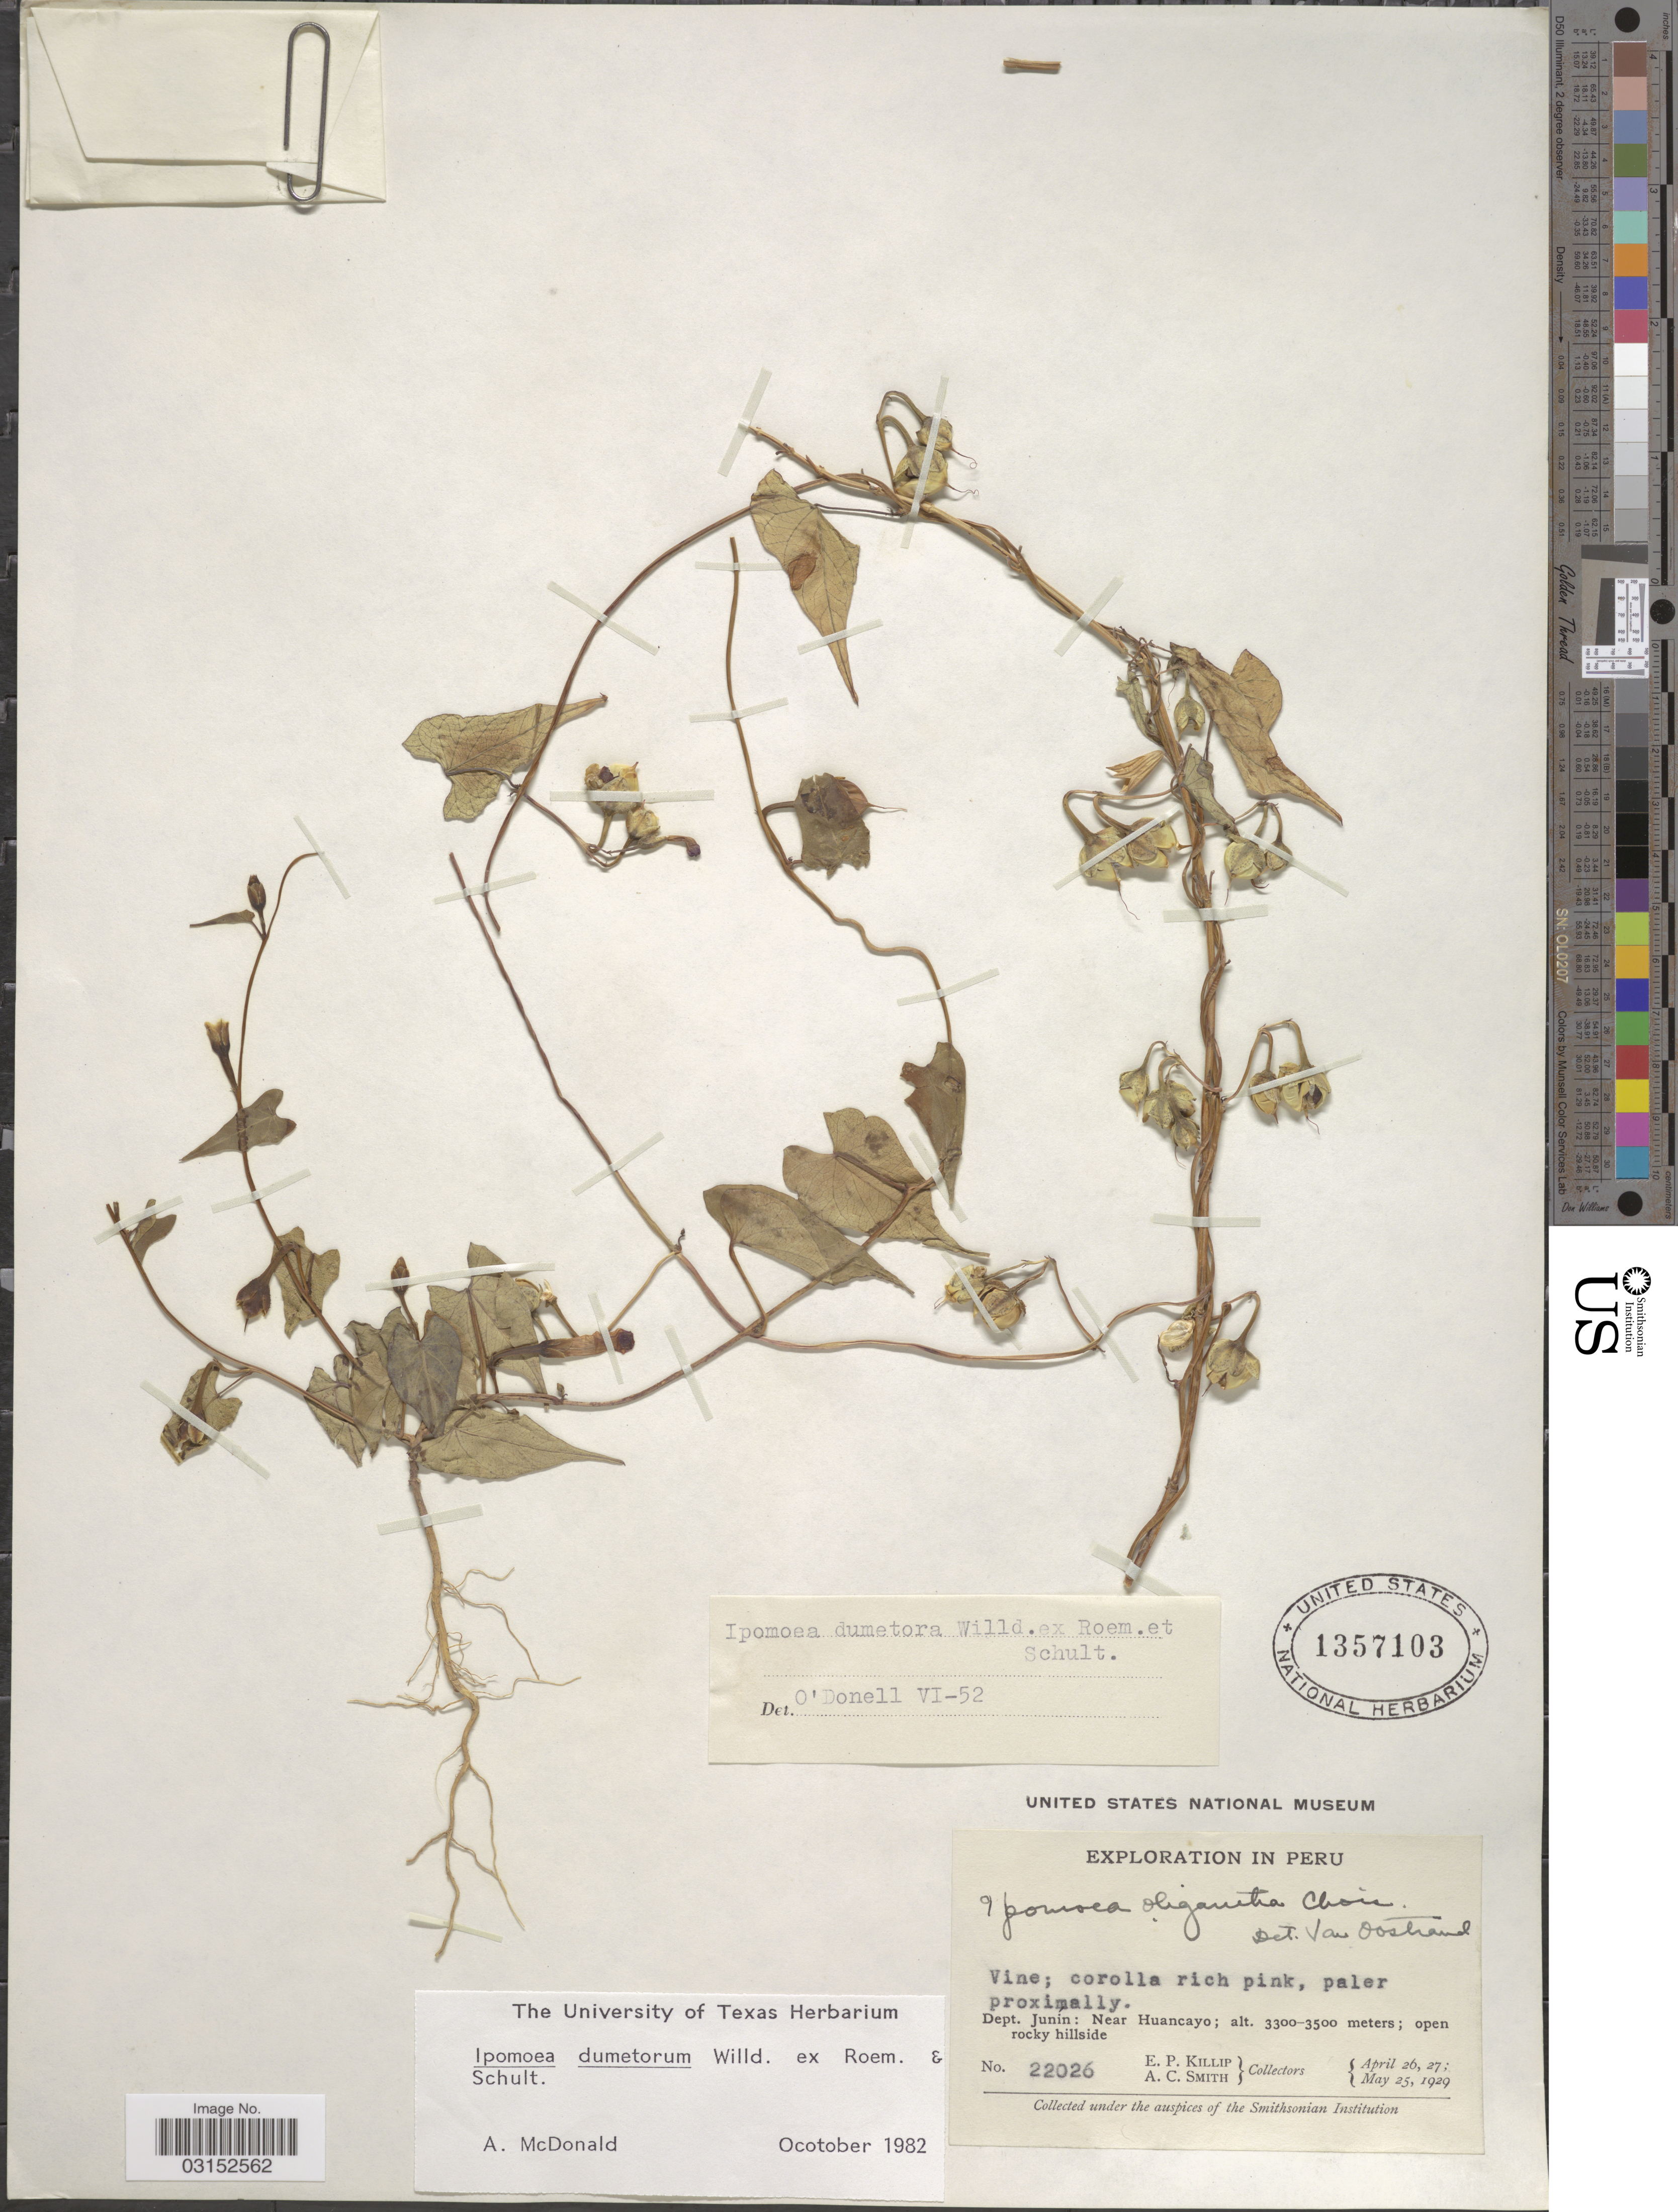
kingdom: Plantae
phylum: Tracheophyta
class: Magnoliopsida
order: Solanales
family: Convolvulaceae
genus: Ipomoea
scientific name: Ipomoea dumetorum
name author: Willd.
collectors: E. P. Killip & A. C. Smith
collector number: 22026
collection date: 1929-04-26/1929-05-25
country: Peru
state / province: Junín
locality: Dept. Junin: Near Huancayo.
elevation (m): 3300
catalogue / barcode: US 1357103